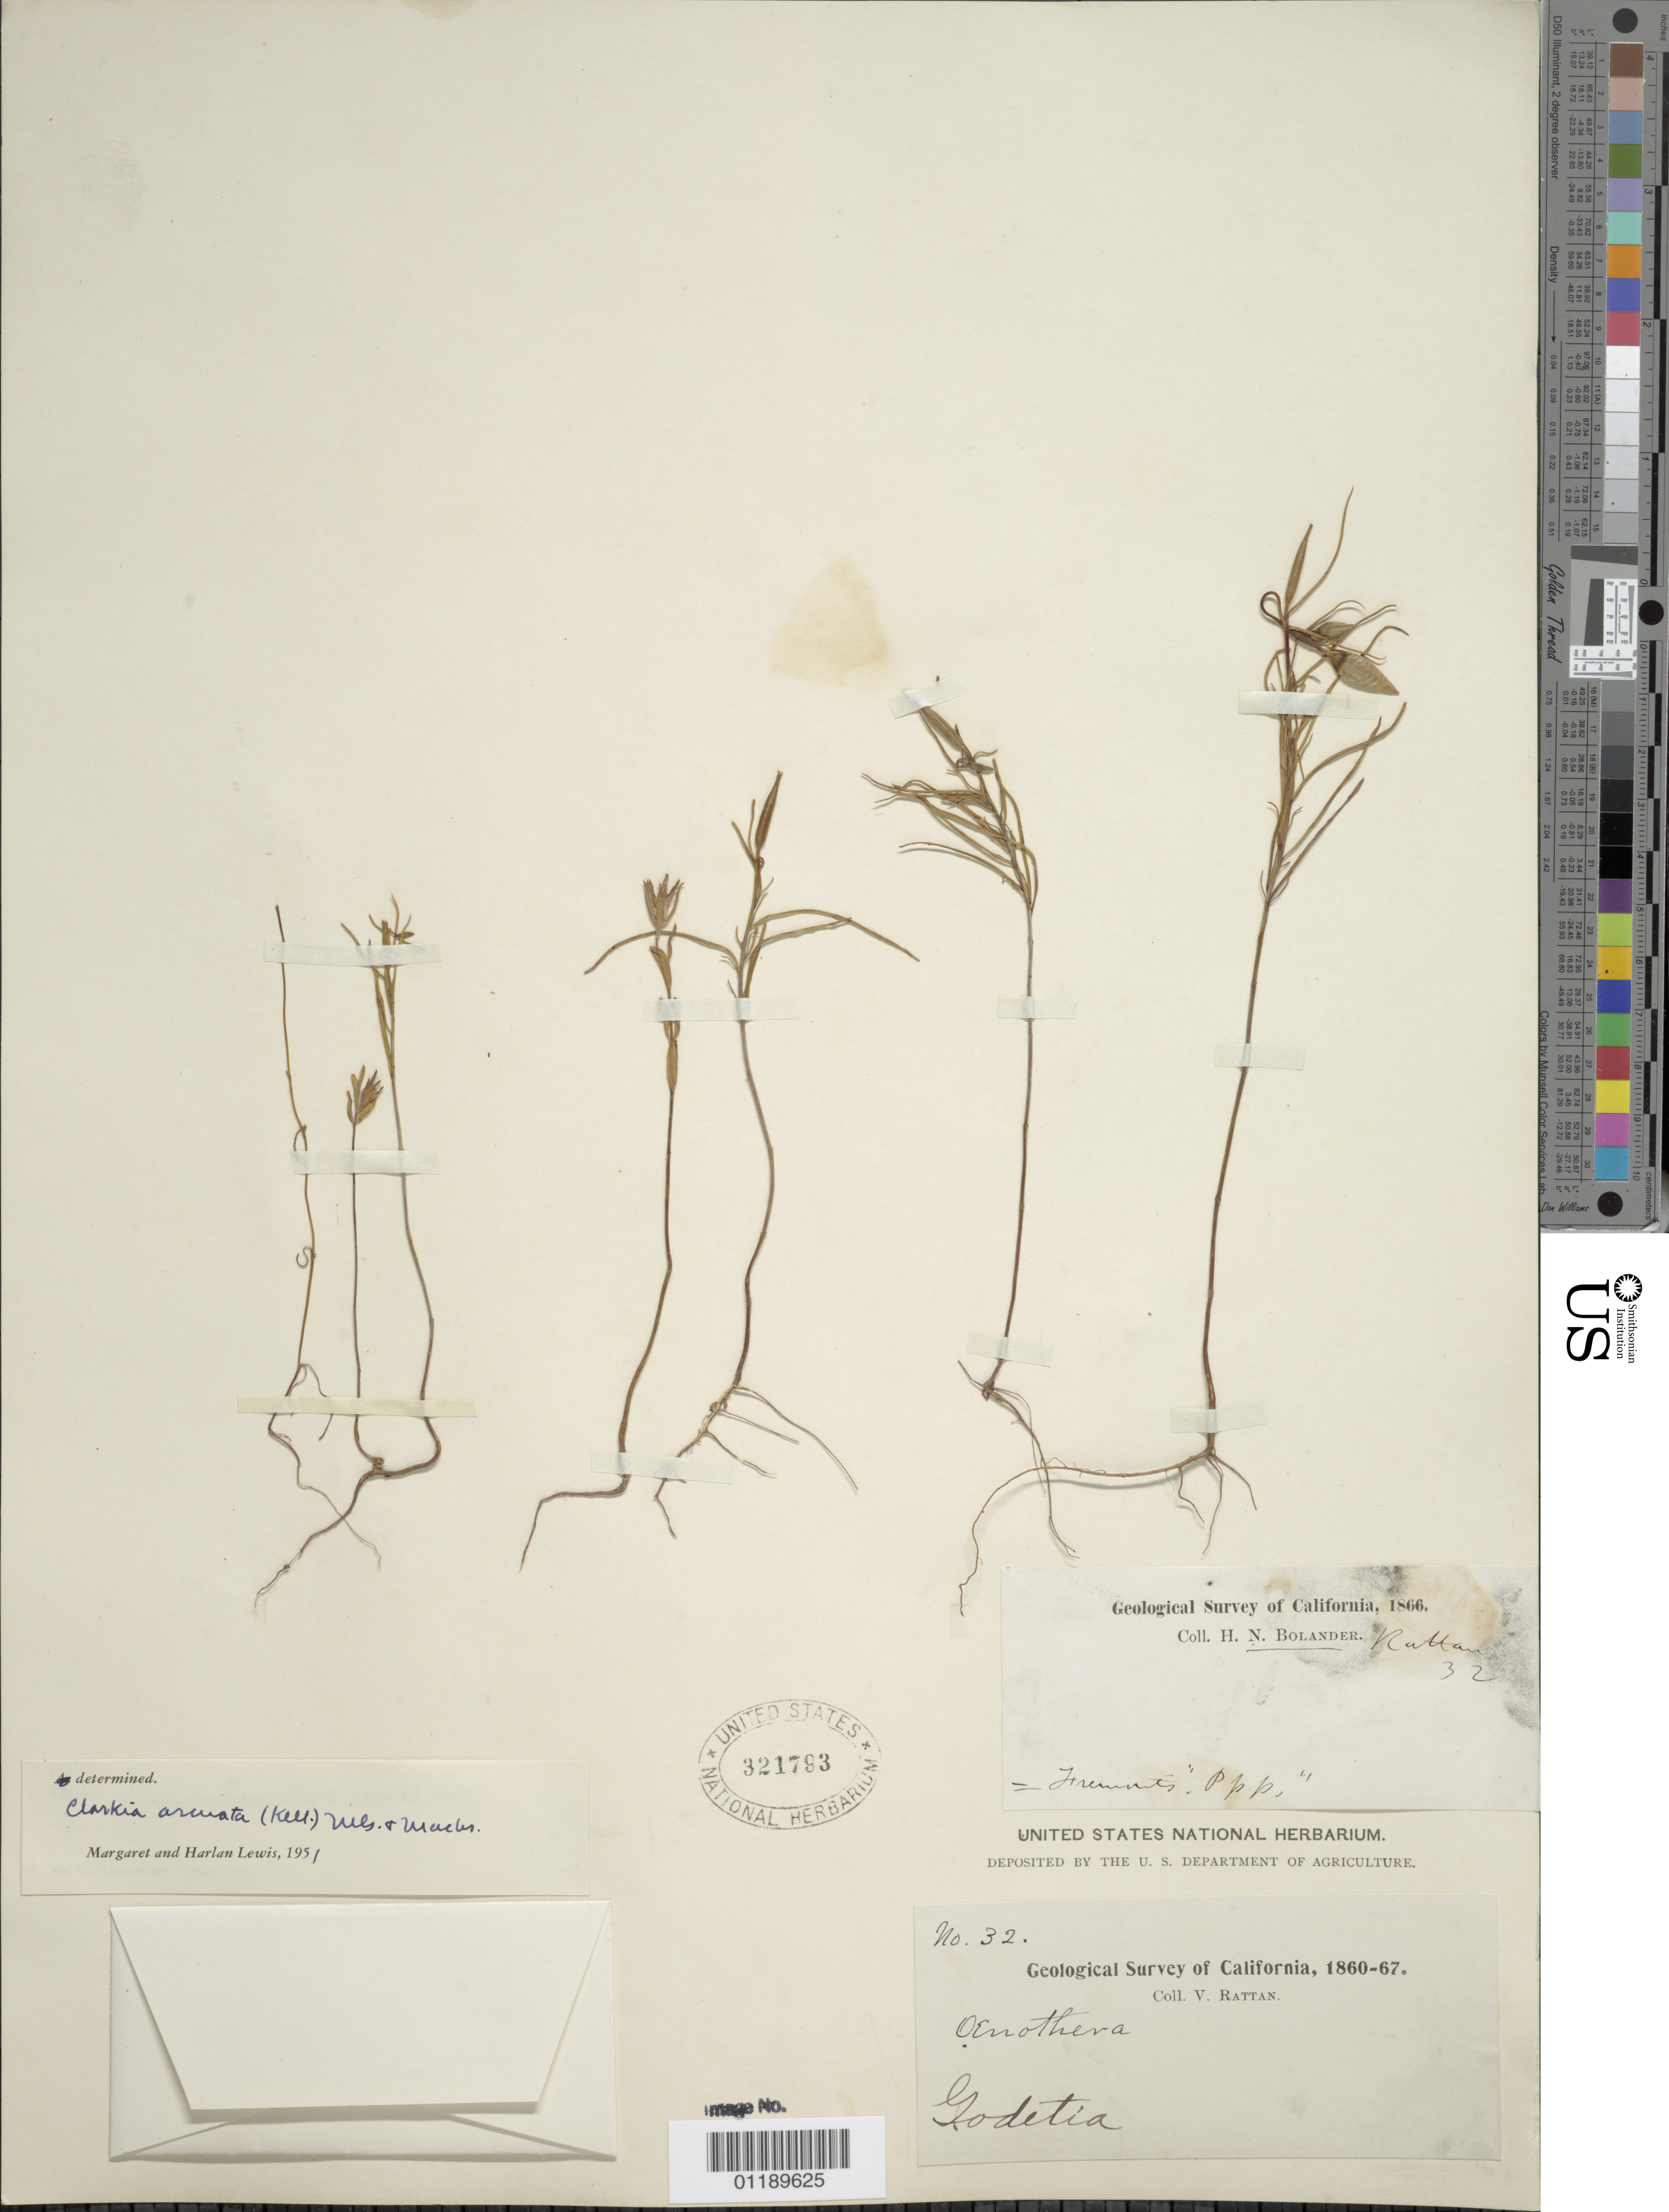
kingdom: Plantae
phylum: Tracheophyta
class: Magnoliopsida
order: Myrtales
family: Onagraceae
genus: Clarkia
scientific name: Clarkia arcuata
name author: (Kellogg) A. Nelson & J.F. Macbr.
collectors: V. Rattan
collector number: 32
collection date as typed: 1860 to -- --- 1867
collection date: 1860/1867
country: United States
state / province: California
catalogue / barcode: US 321793